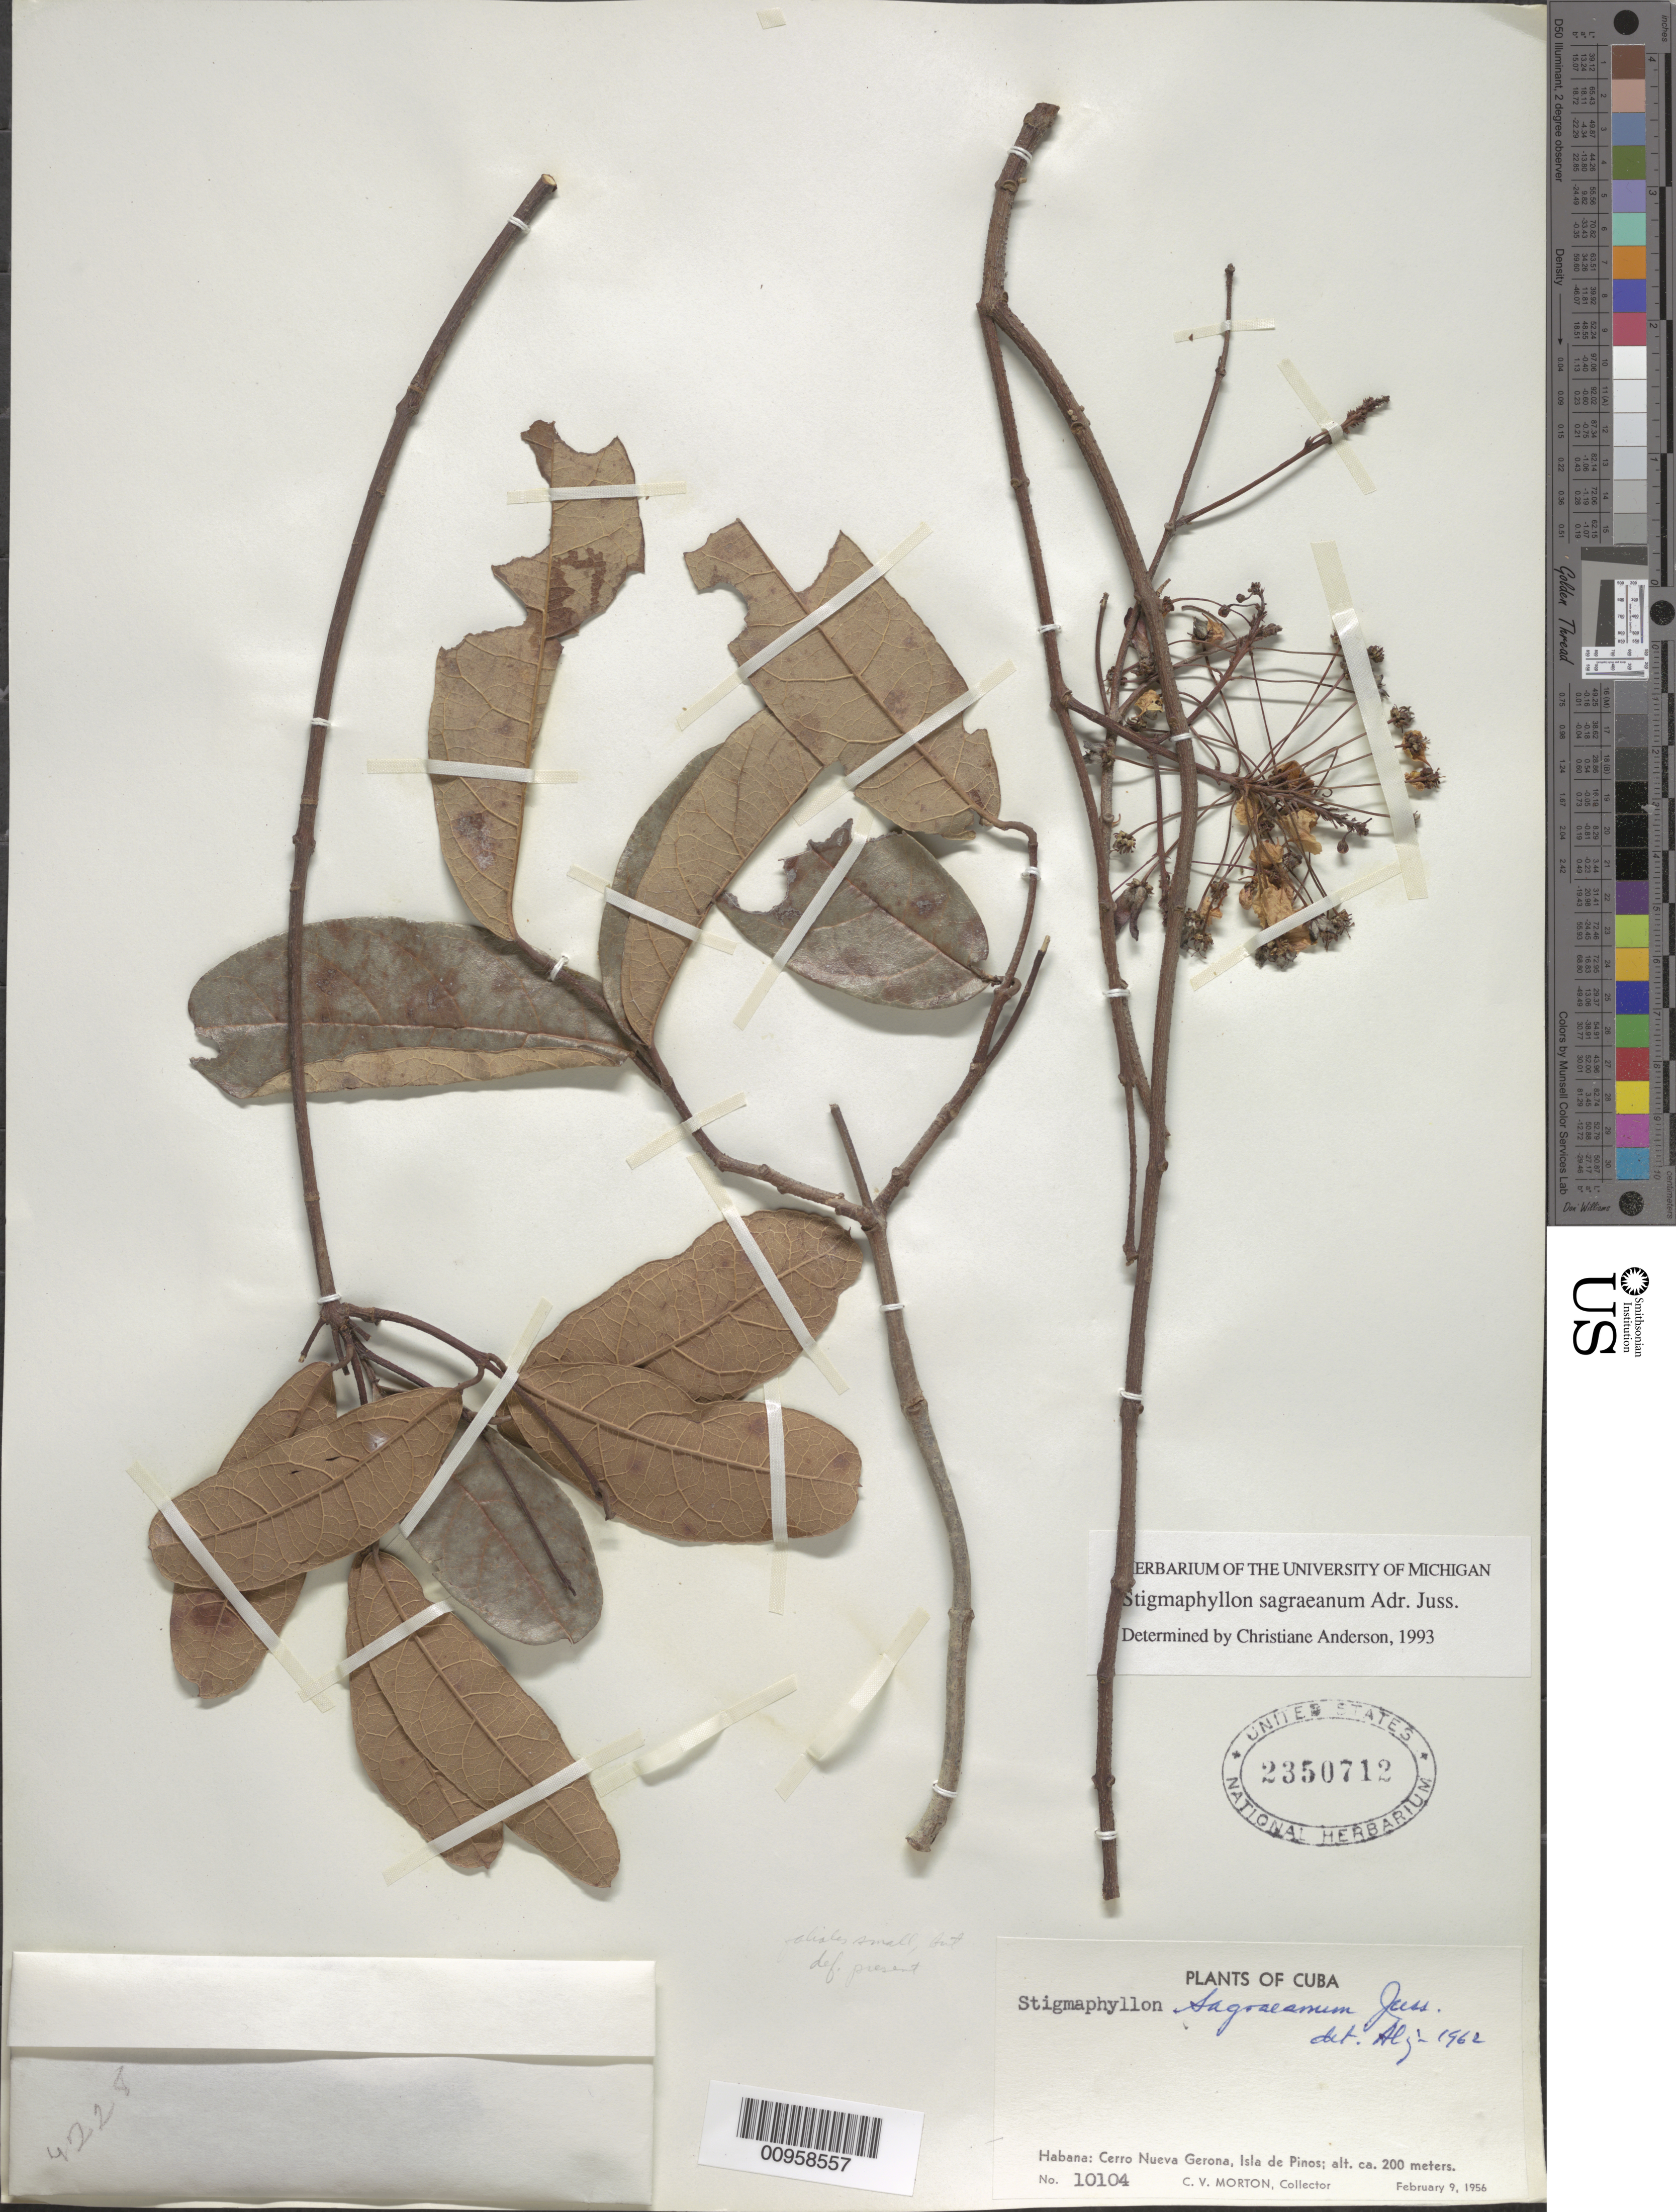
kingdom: Plantae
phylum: Tracheophyta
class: Magnoliopsida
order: Malpighiales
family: Malpighiaceae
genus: Stigmaphyllon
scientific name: Stigmaphyllon sagraeanum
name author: Juss.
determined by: Anderson, C.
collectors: C. V. Morton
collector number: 10104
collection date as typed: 09 Feb 1956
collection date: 1956-02-09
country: Cuba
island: Isla de la Juventud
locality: Isle of Pines, Cerro Nueva Gerona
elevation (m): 200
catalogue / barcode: US 2350712